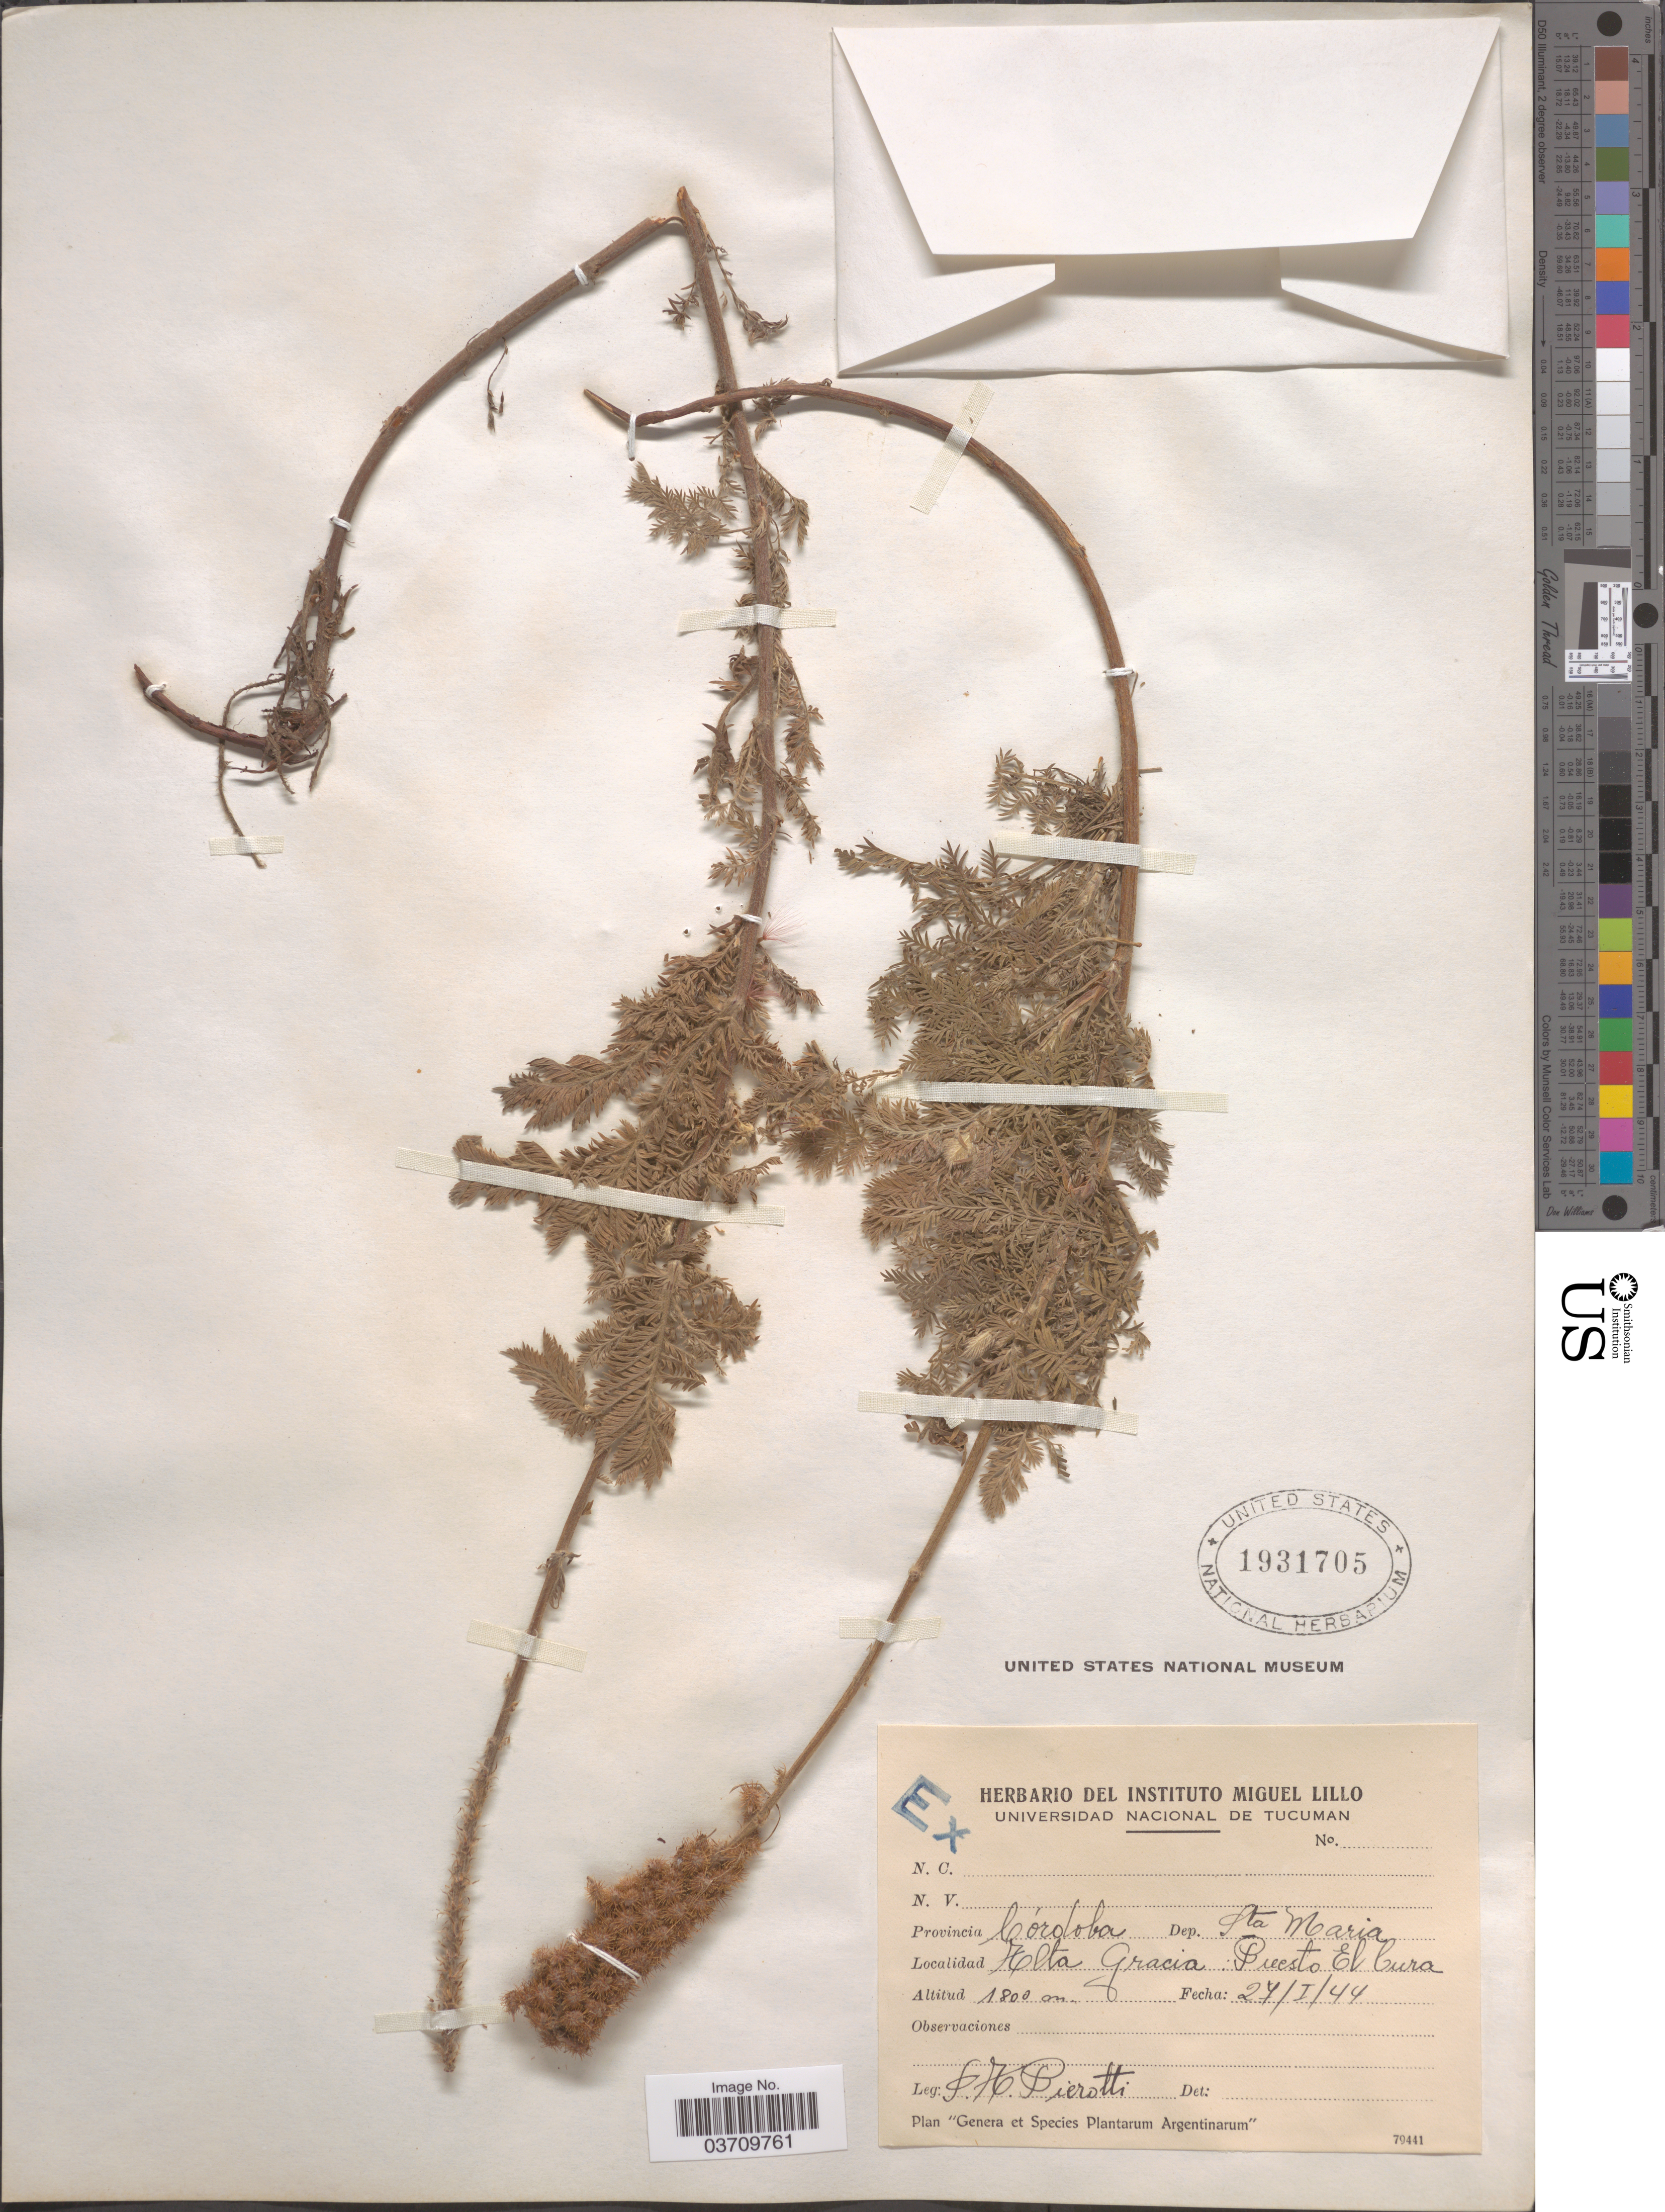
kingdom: Plantae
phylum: Tracheophyta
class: Magnoliopsida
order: Rosales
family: Rosaceae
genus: Acaena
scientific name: Acaena sp.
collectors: S. A. Pierotti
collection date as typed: Transcribed d/m/y: 27/1/44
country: Argentina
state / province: Cordoba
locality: Dep. Sta Maria. Alta Gracia: Puesto El Cura.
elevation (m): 1800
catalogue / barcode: US 1931705